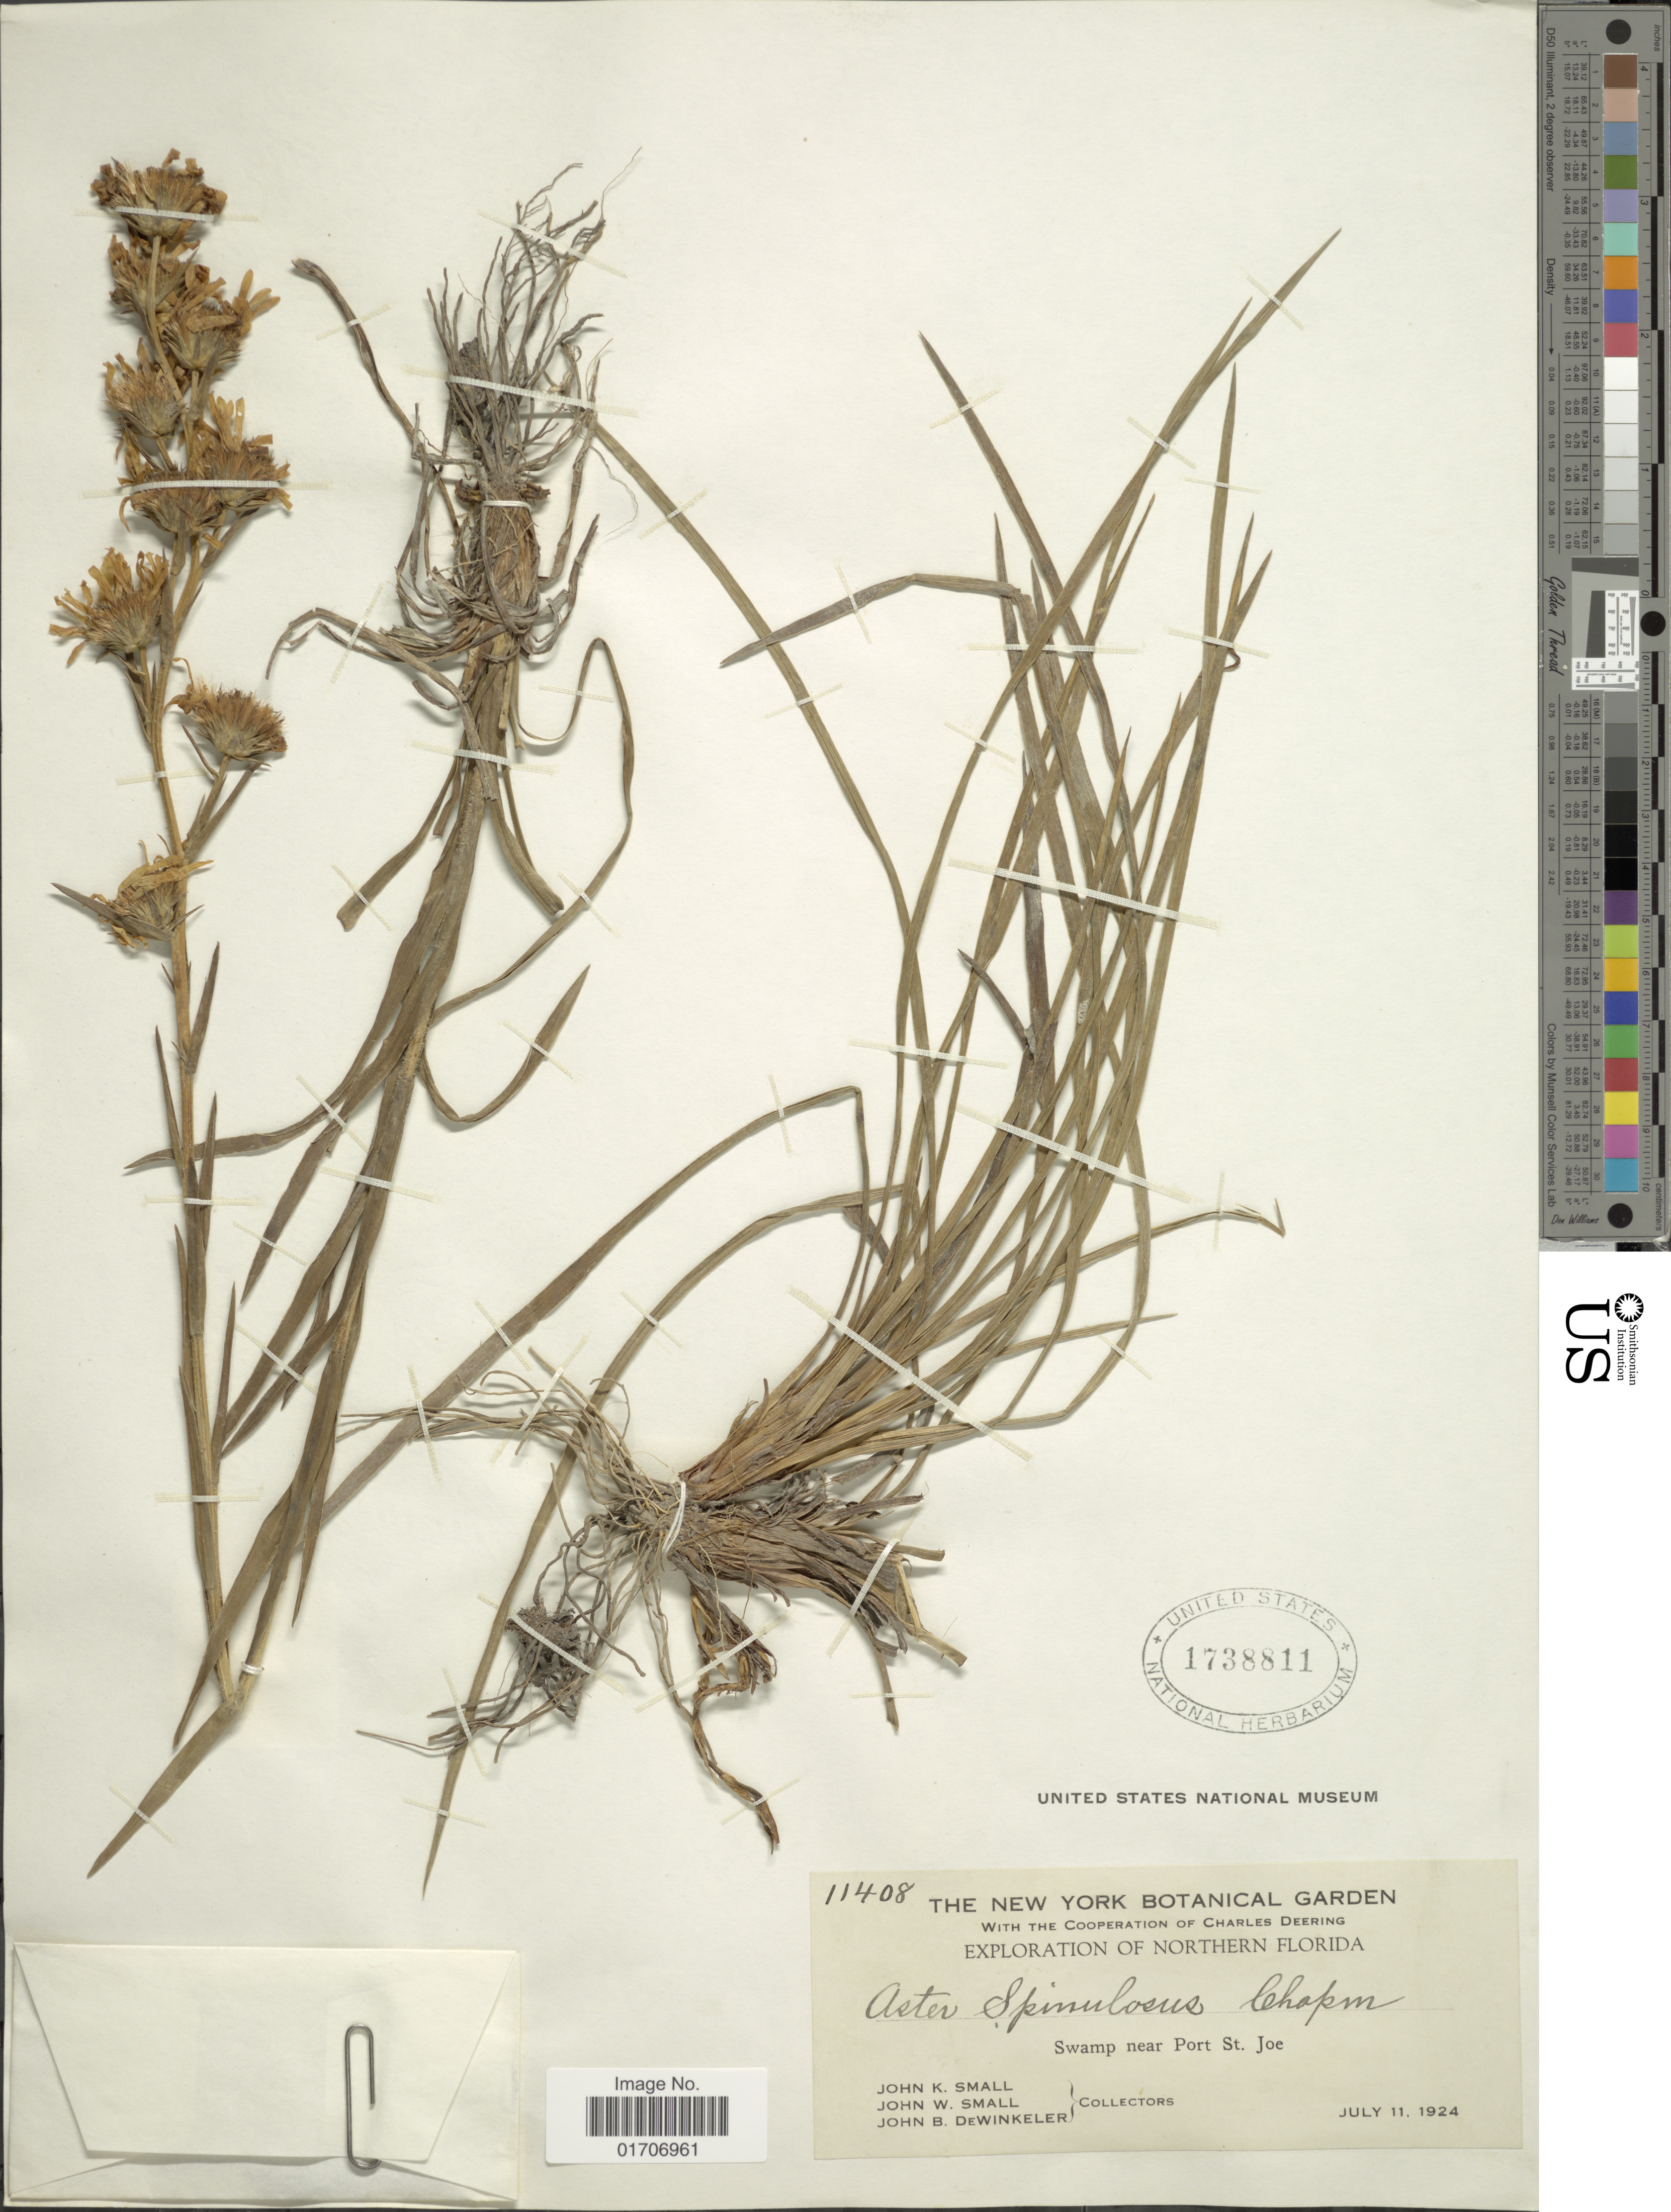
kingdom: Plantae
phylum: Tracheophyta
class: Magnoliopsida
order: Asterales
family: Asteraceae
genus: Eurybia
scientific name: Eurybia spinulosa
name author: (Chapm.) G.L. Nesom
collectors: J. K. Small, J. Small & J. B. Dewinkeler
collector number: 11408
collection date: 1924-07-11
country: United States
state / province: Florida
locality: Northern Florida. Swamp near Port St. Joe.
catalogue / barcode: US 1738811